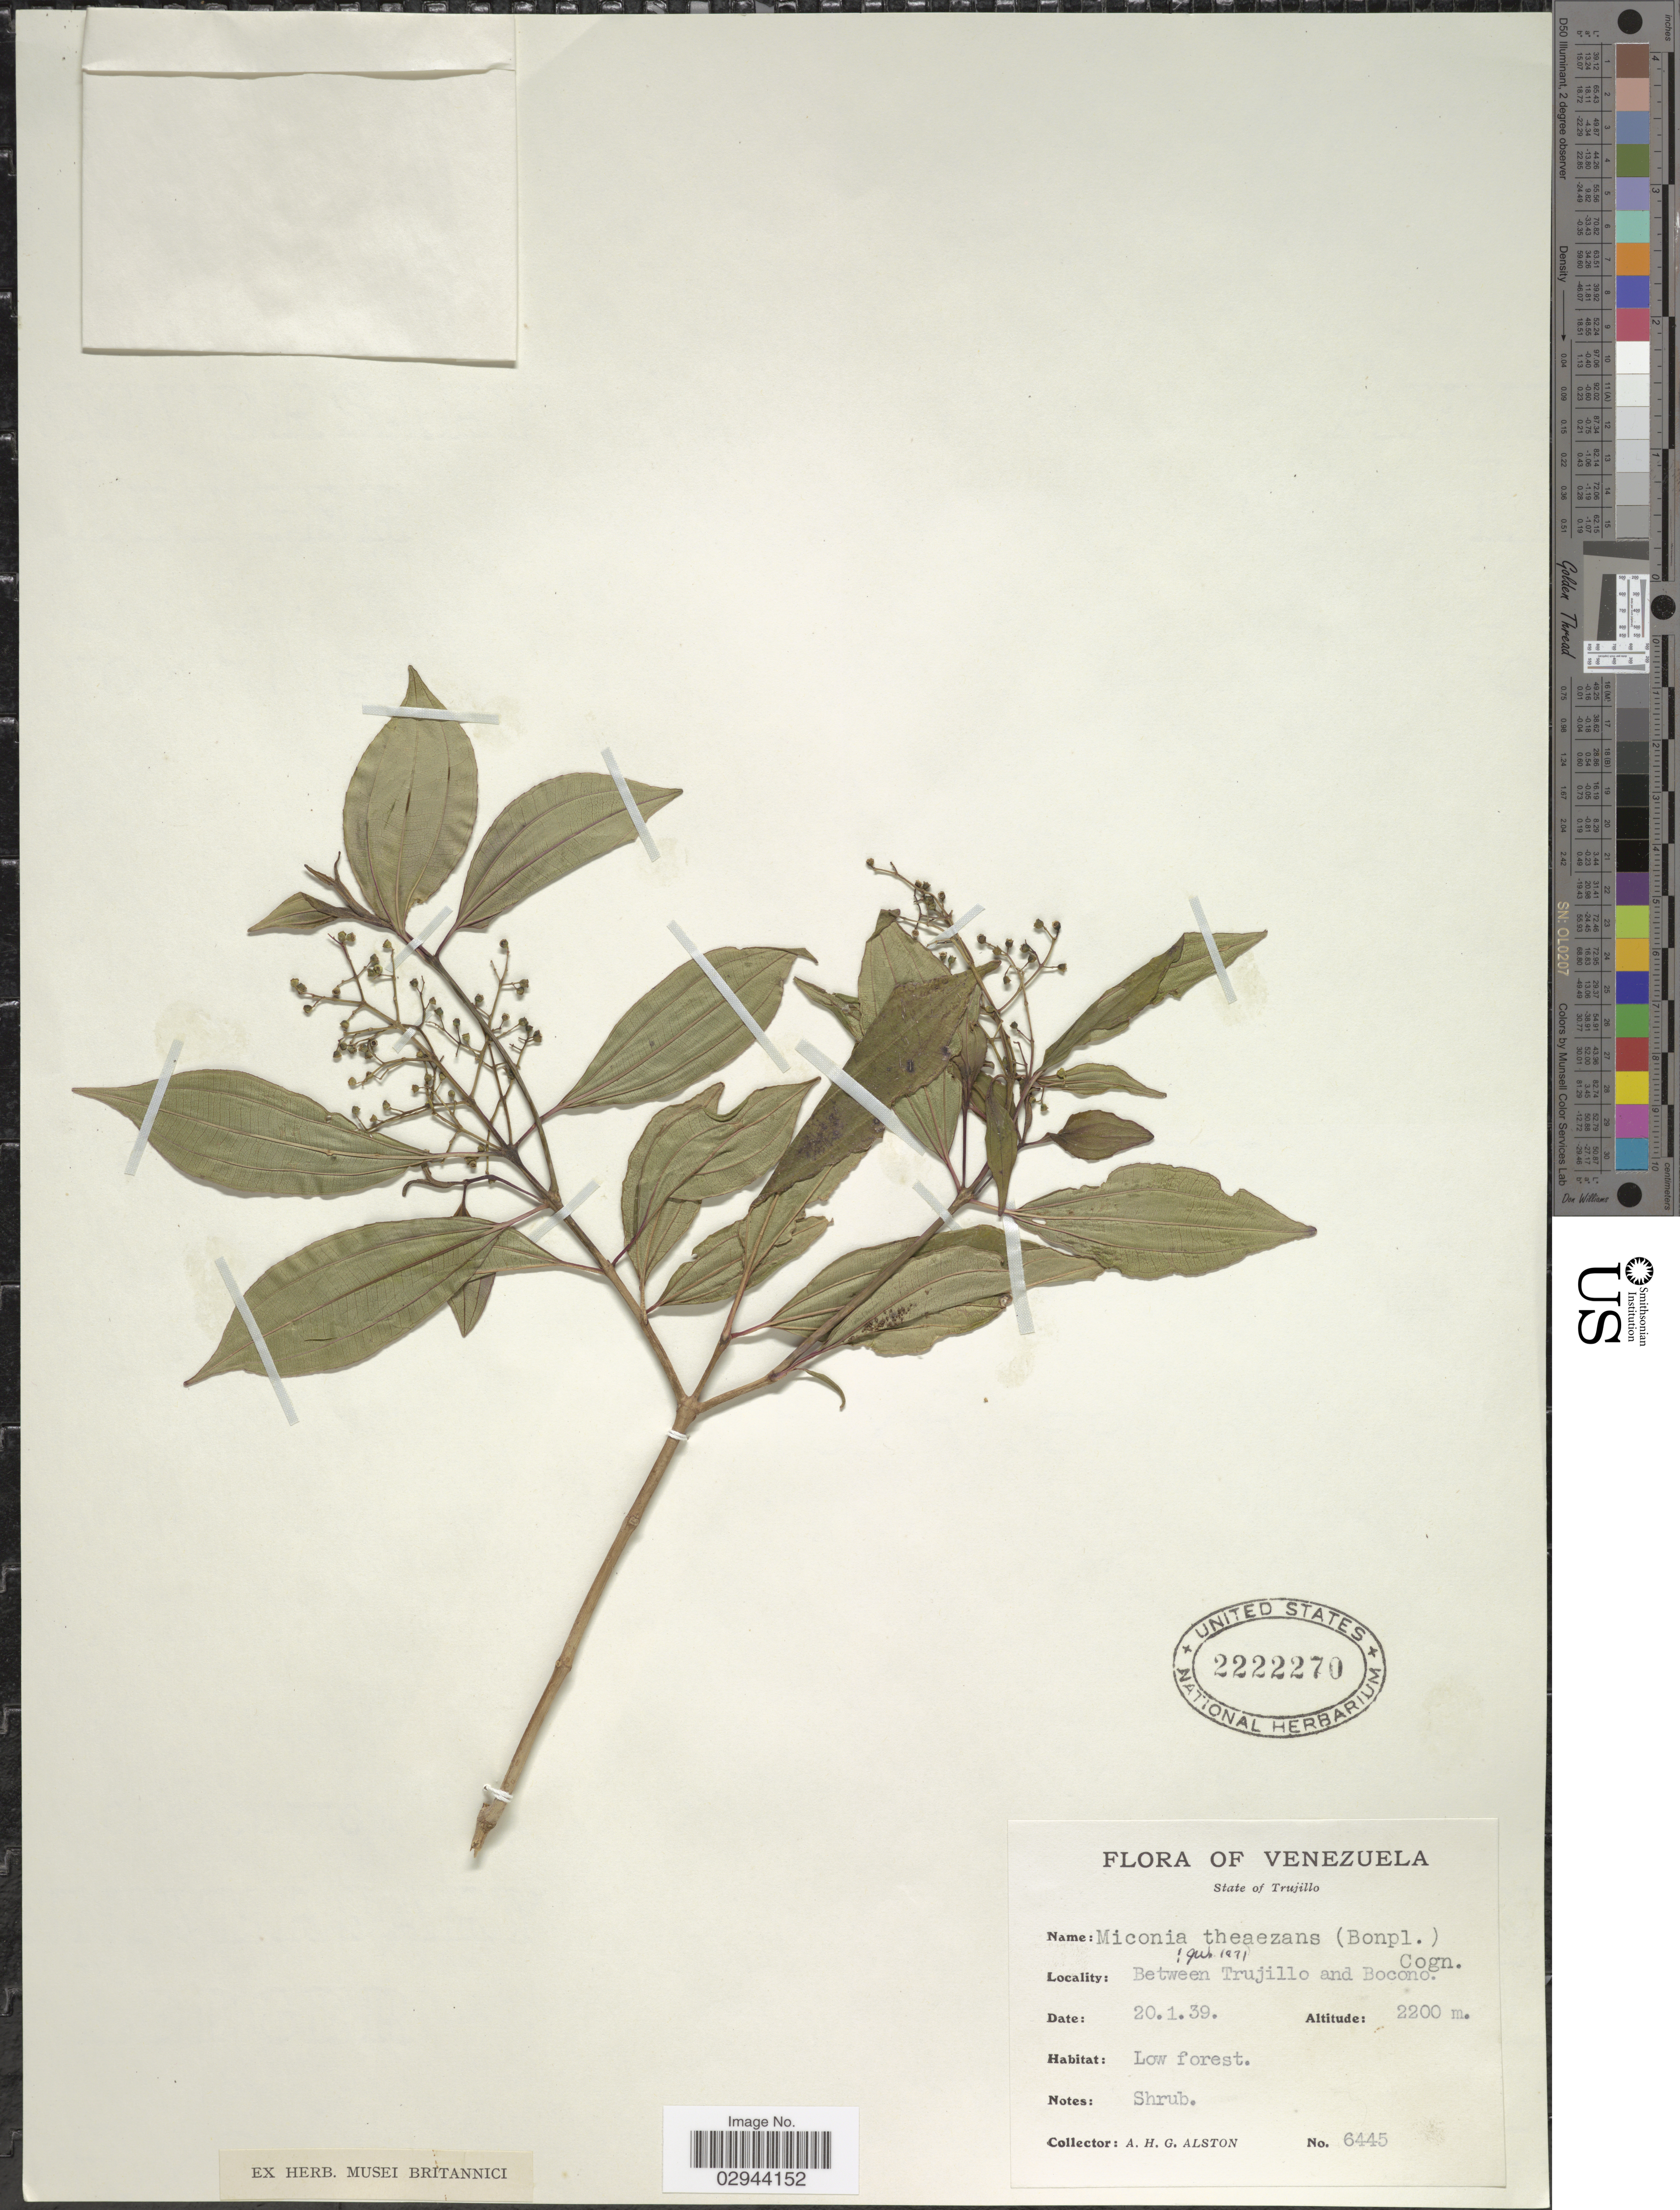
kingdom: Plantae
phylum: Tracheophyta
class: Magnoliopsida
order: Myrtales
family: Melastomataceae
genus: Miconia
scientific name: Miconia theizans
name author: (Bonpl.) Cogn.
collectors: A. H. Alston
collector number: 6445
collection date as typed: Transcribed d/m/y: 20/1/39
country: Venezuela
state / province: Trujillo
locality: Between Trujillo and Bocono.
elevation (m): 2200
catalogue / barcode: US 2222270